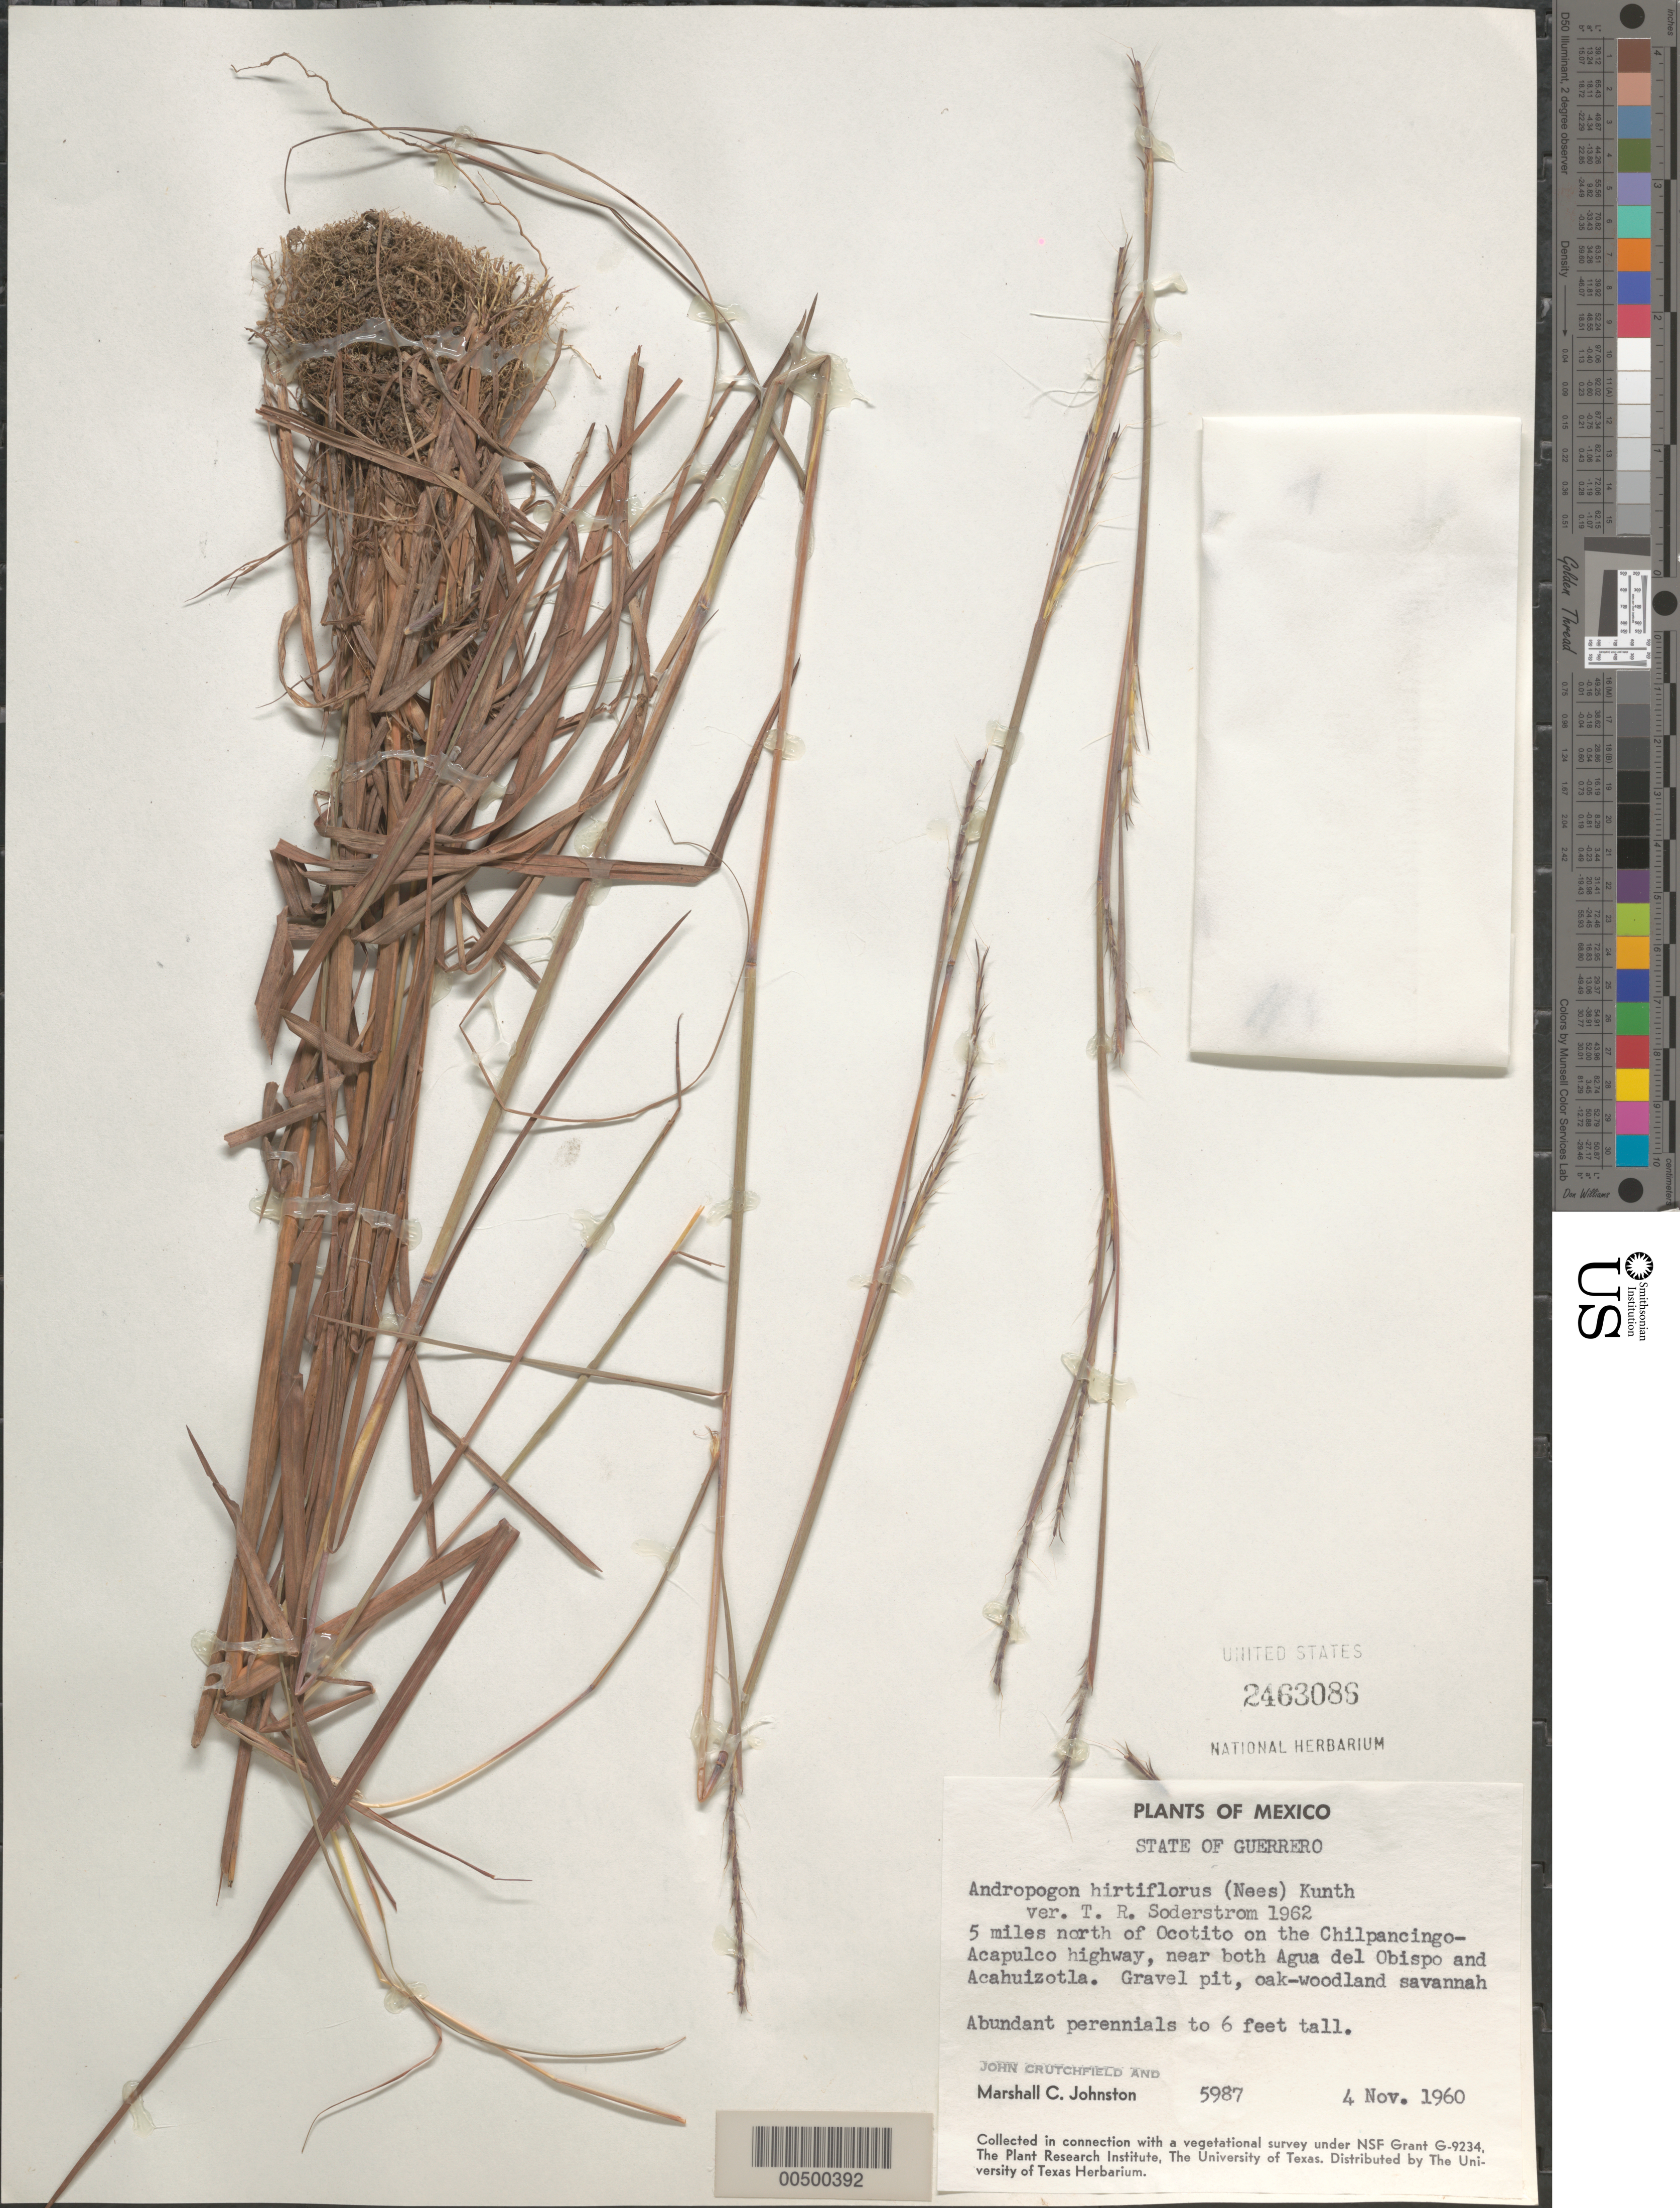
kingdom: Plantae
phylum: Tracheophyta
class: Liliopsida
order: Poales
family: Poaceae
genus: Schizachyrium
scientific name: Schizachyrium sanguineum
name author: (Retz.) Alston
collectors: J. Crutchfield & M. Johnston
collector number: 5987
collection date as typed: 4 Nov 1960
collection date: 1960-11-04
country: Mexico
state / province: Guerrero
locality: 5 mi N of Ocotito on the Chilpancingo - Acapulco Hwy, near both Agua del Obispo and Acahuizotla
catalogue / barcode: US 2463086